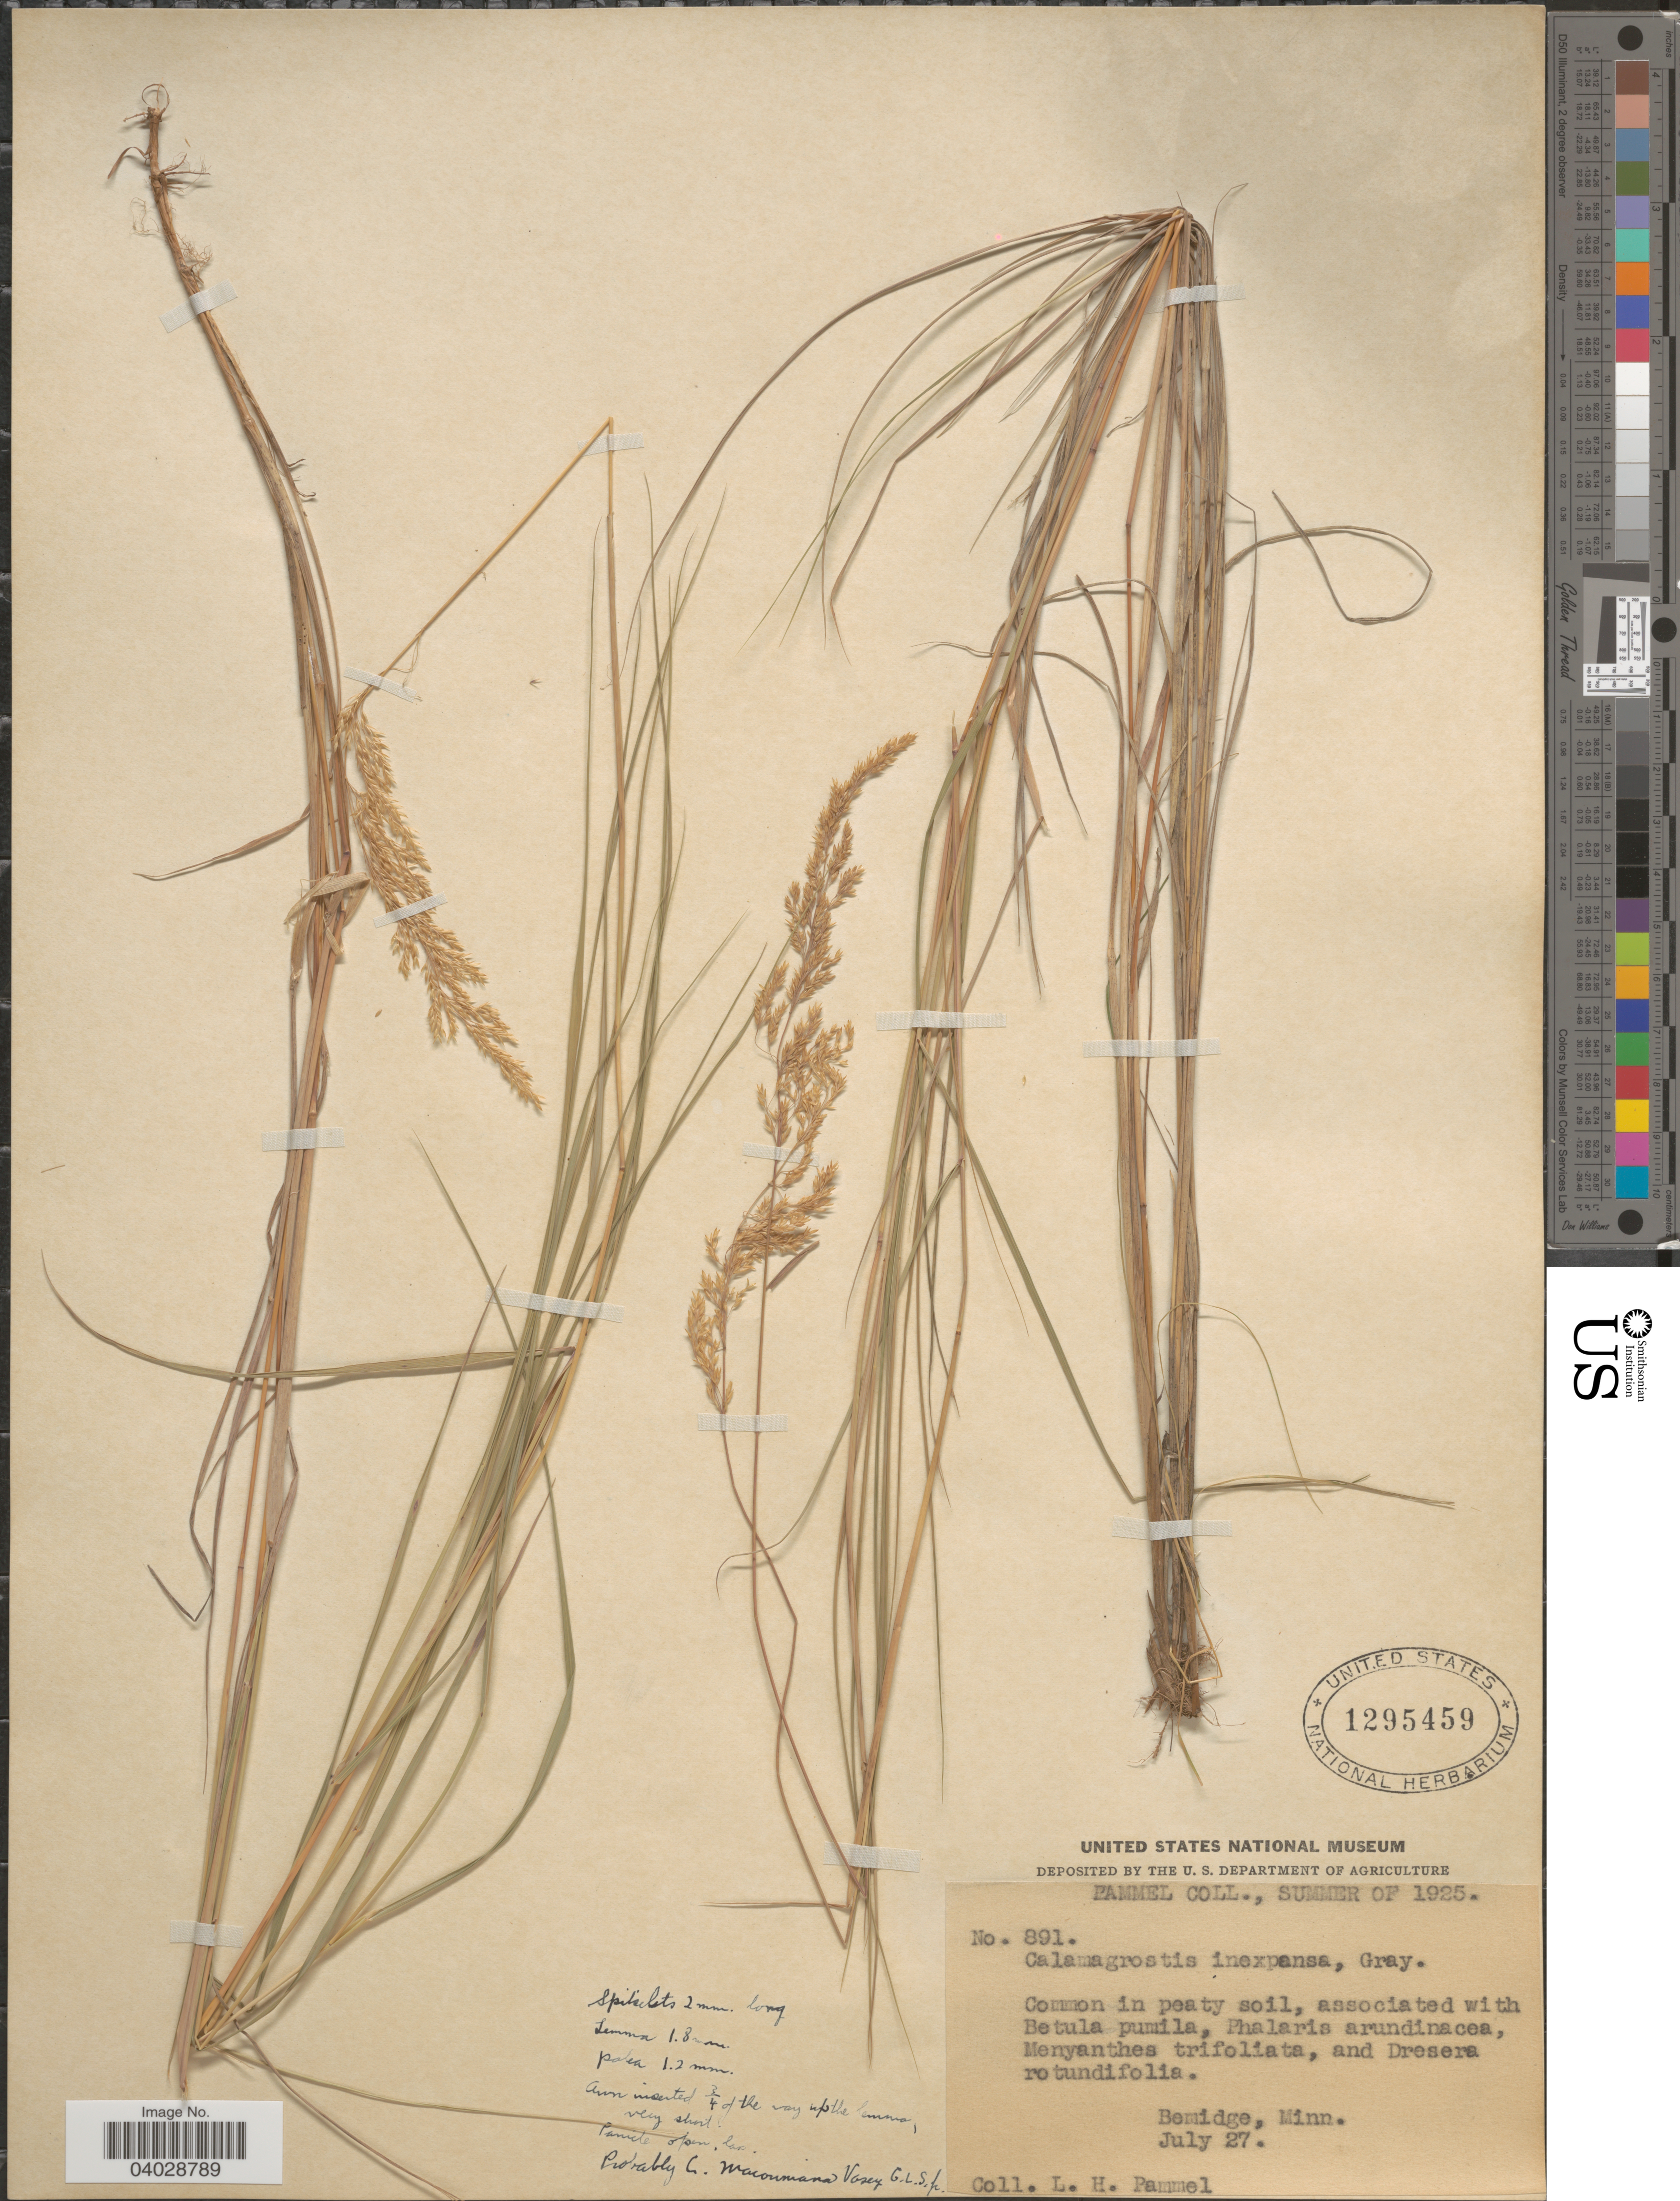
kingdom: Plantae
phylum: Tracheophyta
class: Liliopsida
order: Poales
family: Poaceae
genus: Calamagrostis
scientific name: Calamagrostis canadensis var. macouniana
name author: (Vasey) Stebbins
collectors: L. Pammel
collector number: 891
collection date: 1925-07-27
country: United States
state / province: Minnesota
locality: Bemidge.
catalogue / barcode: US 1295459